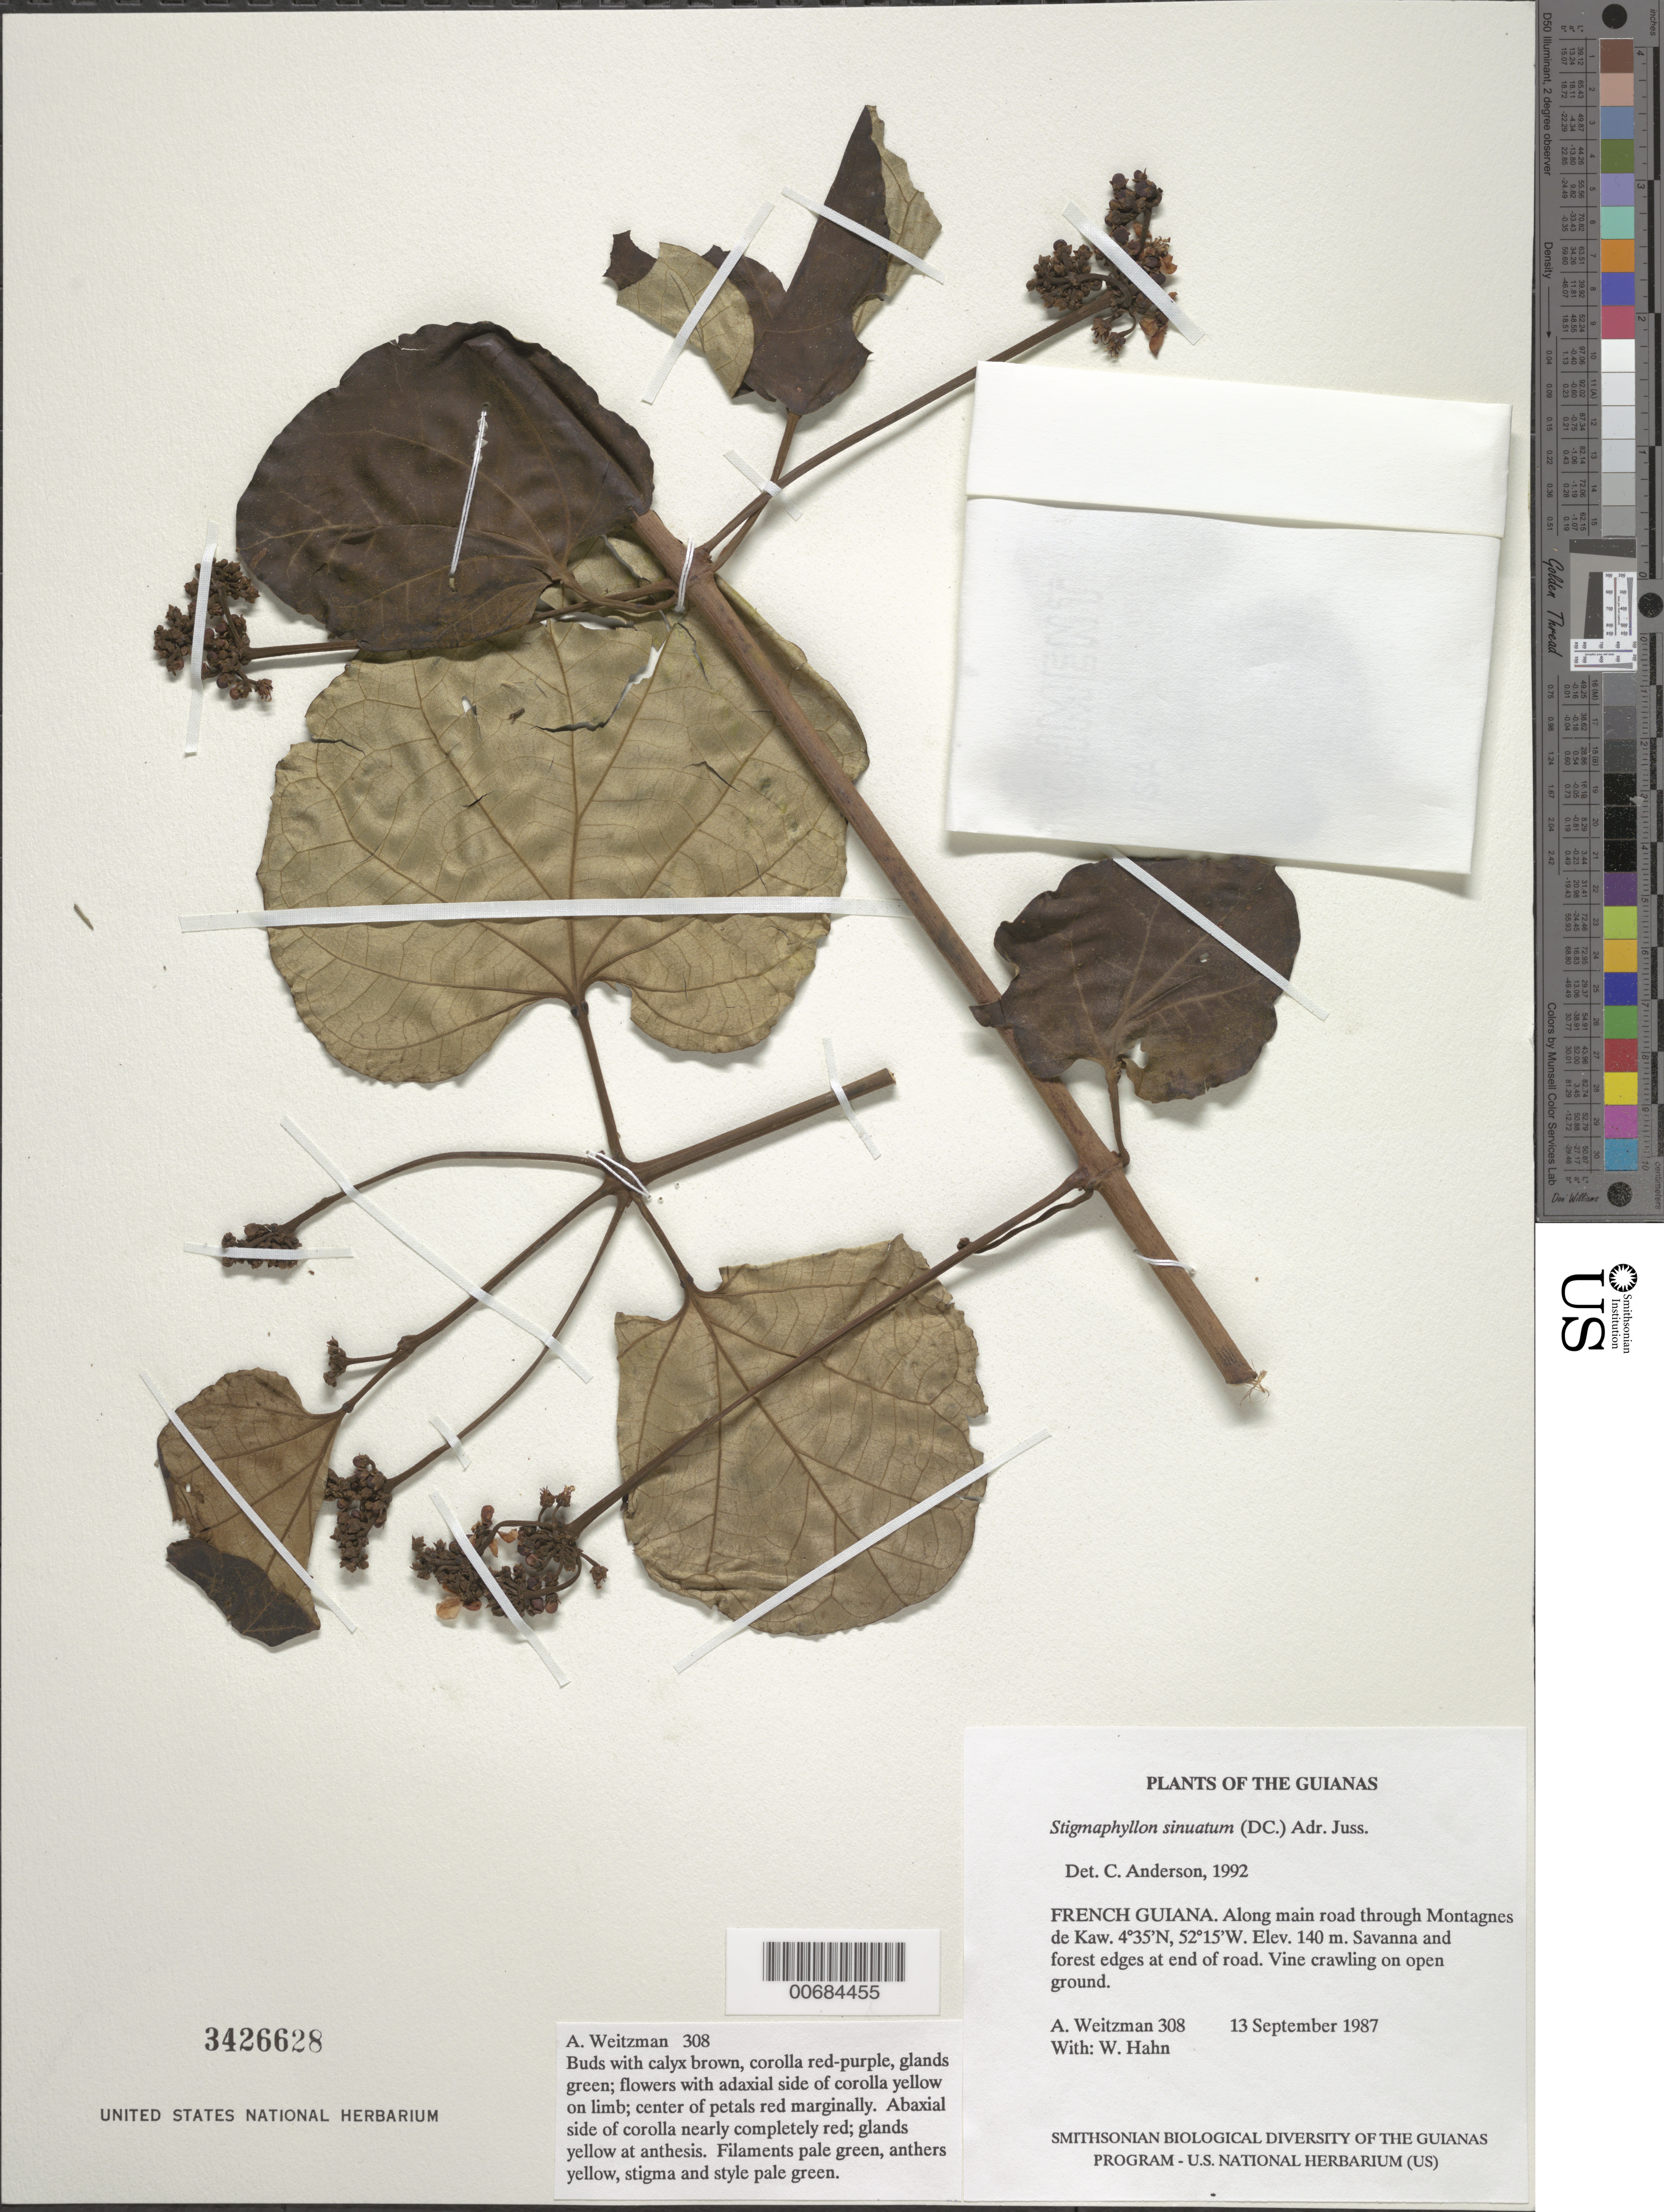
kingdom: Plantae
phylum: Tracheophyta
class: Magnoliopsida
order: Malpighiales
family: Malpighiaceae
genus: Stigmaphyllon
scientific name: Stigmaphyllon sinuatum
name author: (DC.) A. Juss.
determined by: Anderson, C.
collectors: A. L. Weitzman & W. Hahn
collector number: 308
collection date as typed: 13 September 1987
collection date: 1987-09-13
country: French Guiana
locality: Along main road through Montagnes de Kaw. At end of road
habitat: Savanna and forest edges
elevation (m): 140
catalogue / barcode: US 3426628